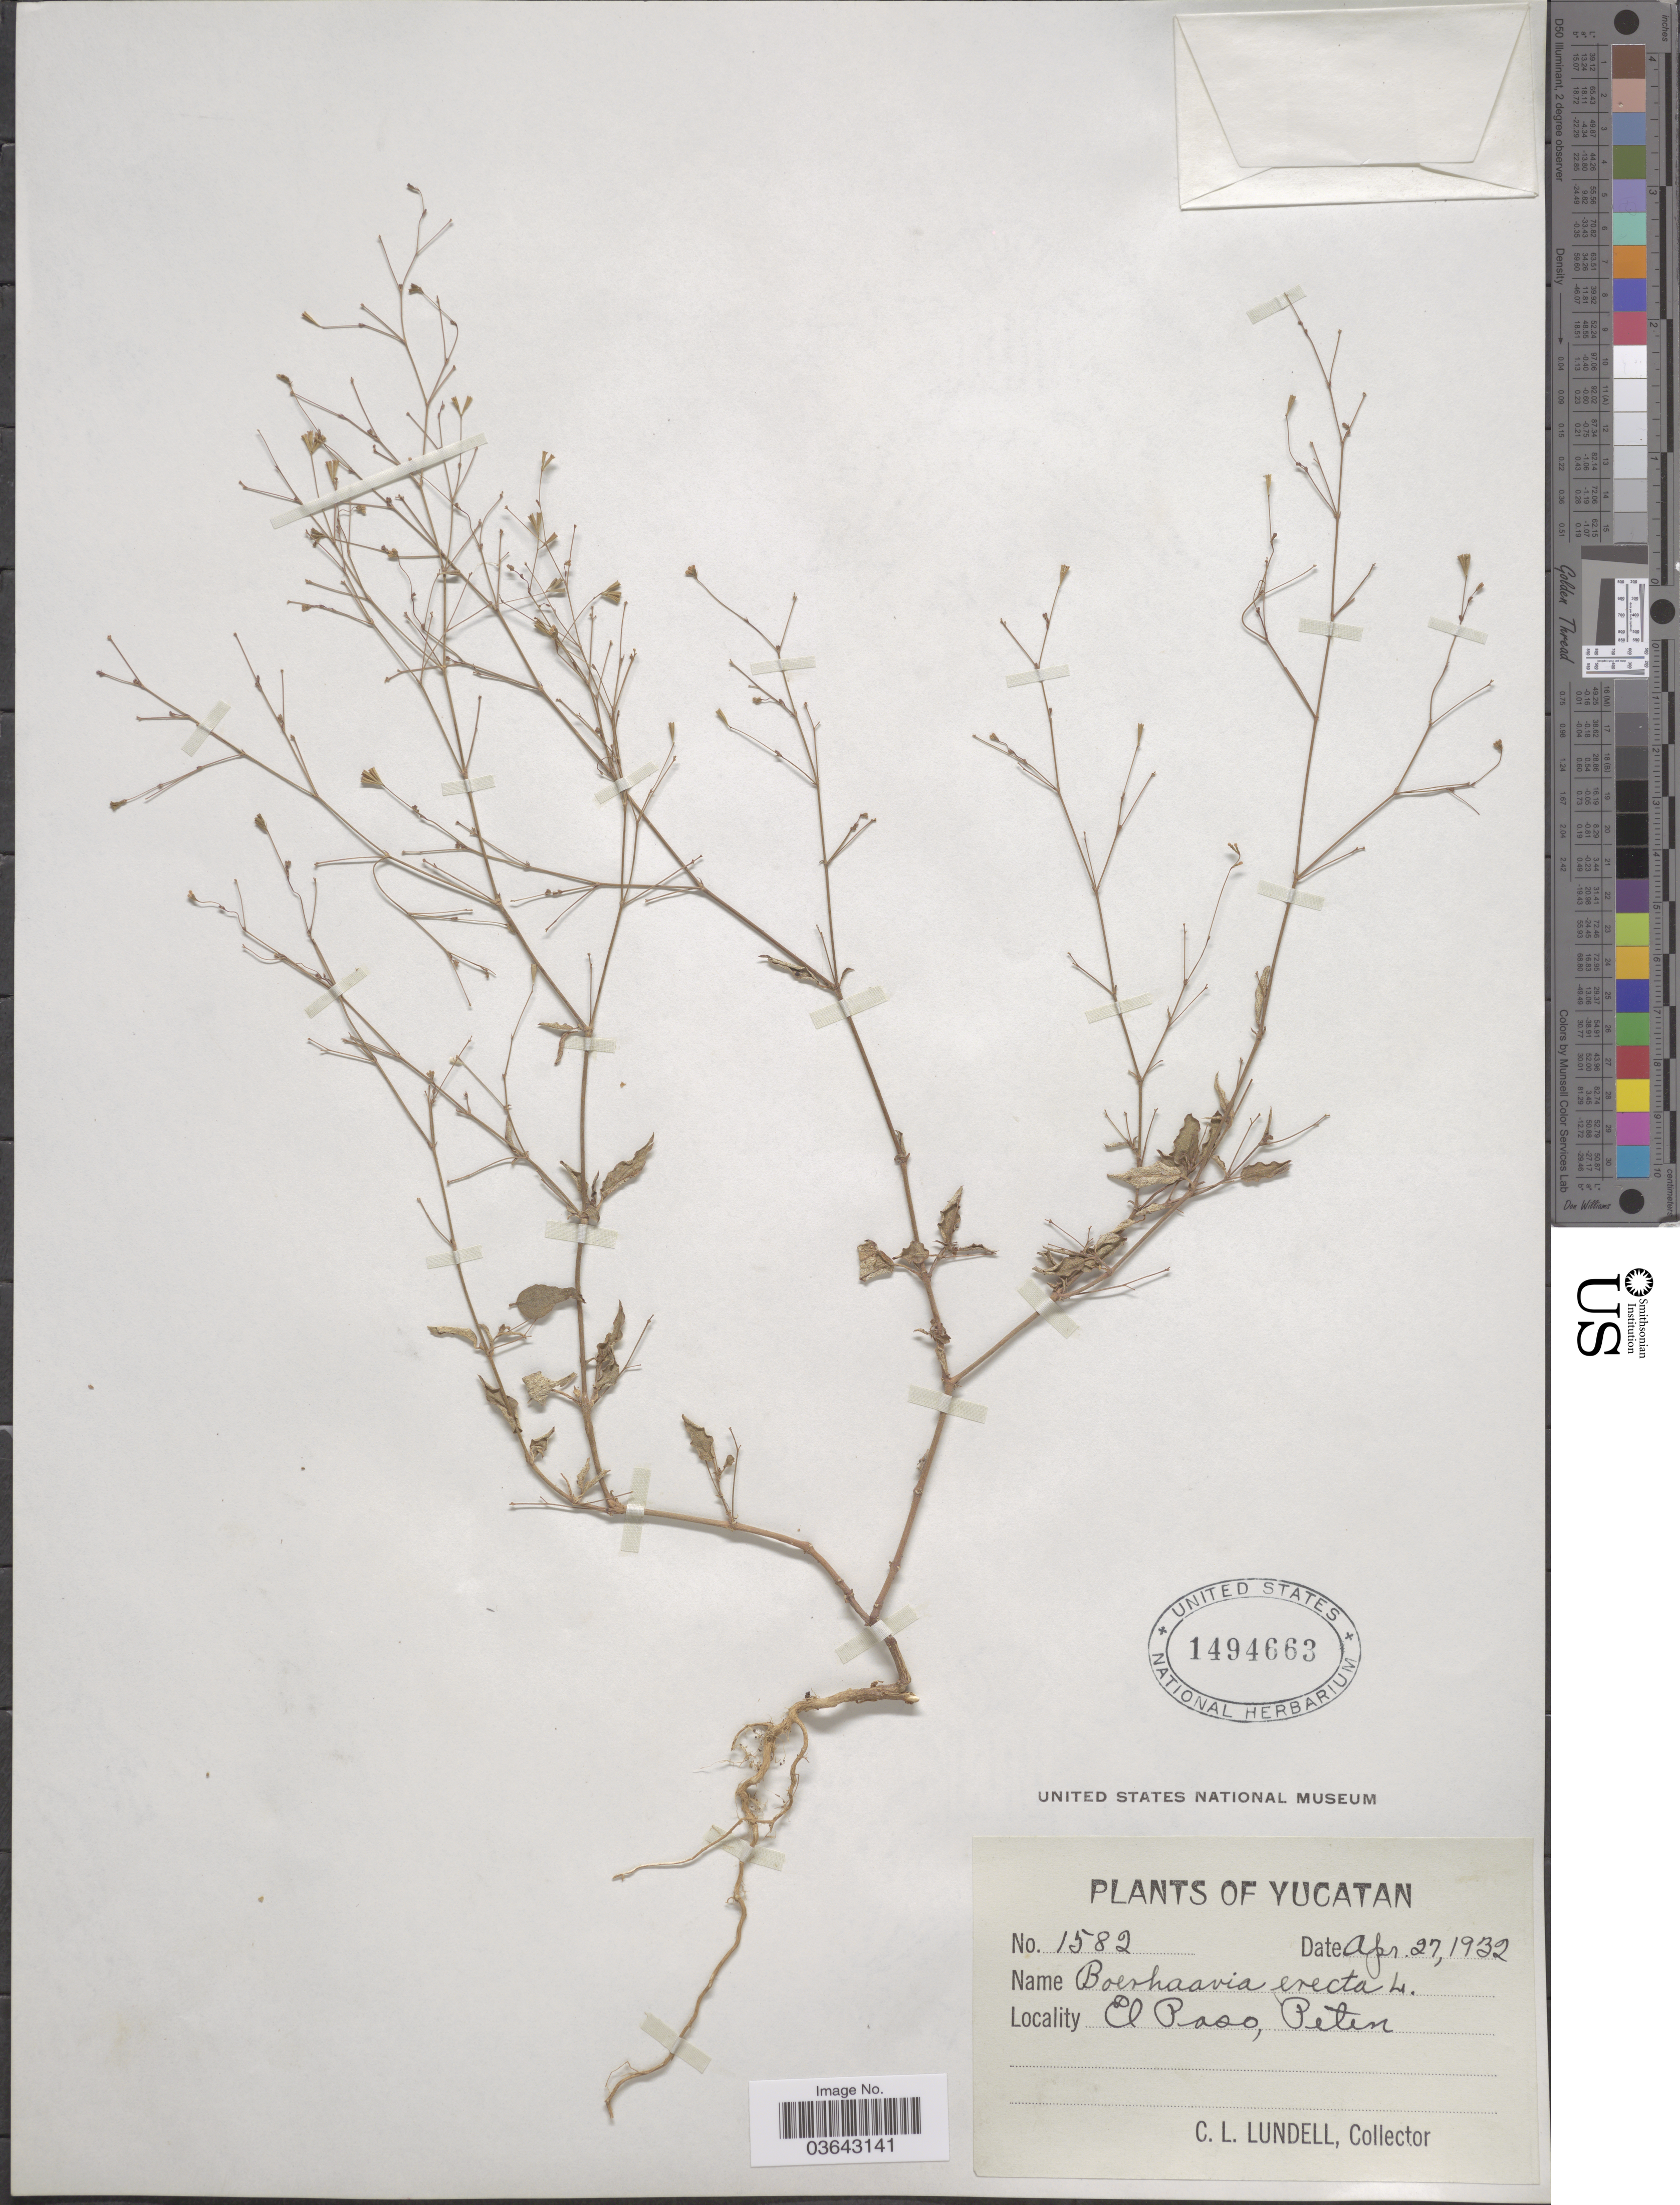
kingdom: Plantae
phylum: Tracheophyta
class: Magnoliopsida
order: Caryophyllales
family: Nyctaginaceae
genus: Boerhavia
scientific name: Boerhavia erecta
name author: L.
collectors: C. L. Lundell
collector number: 1582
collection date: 1932-04-27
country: Guatemala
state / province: El Petén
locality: El Paso, Peten.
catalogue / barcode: US 1494663